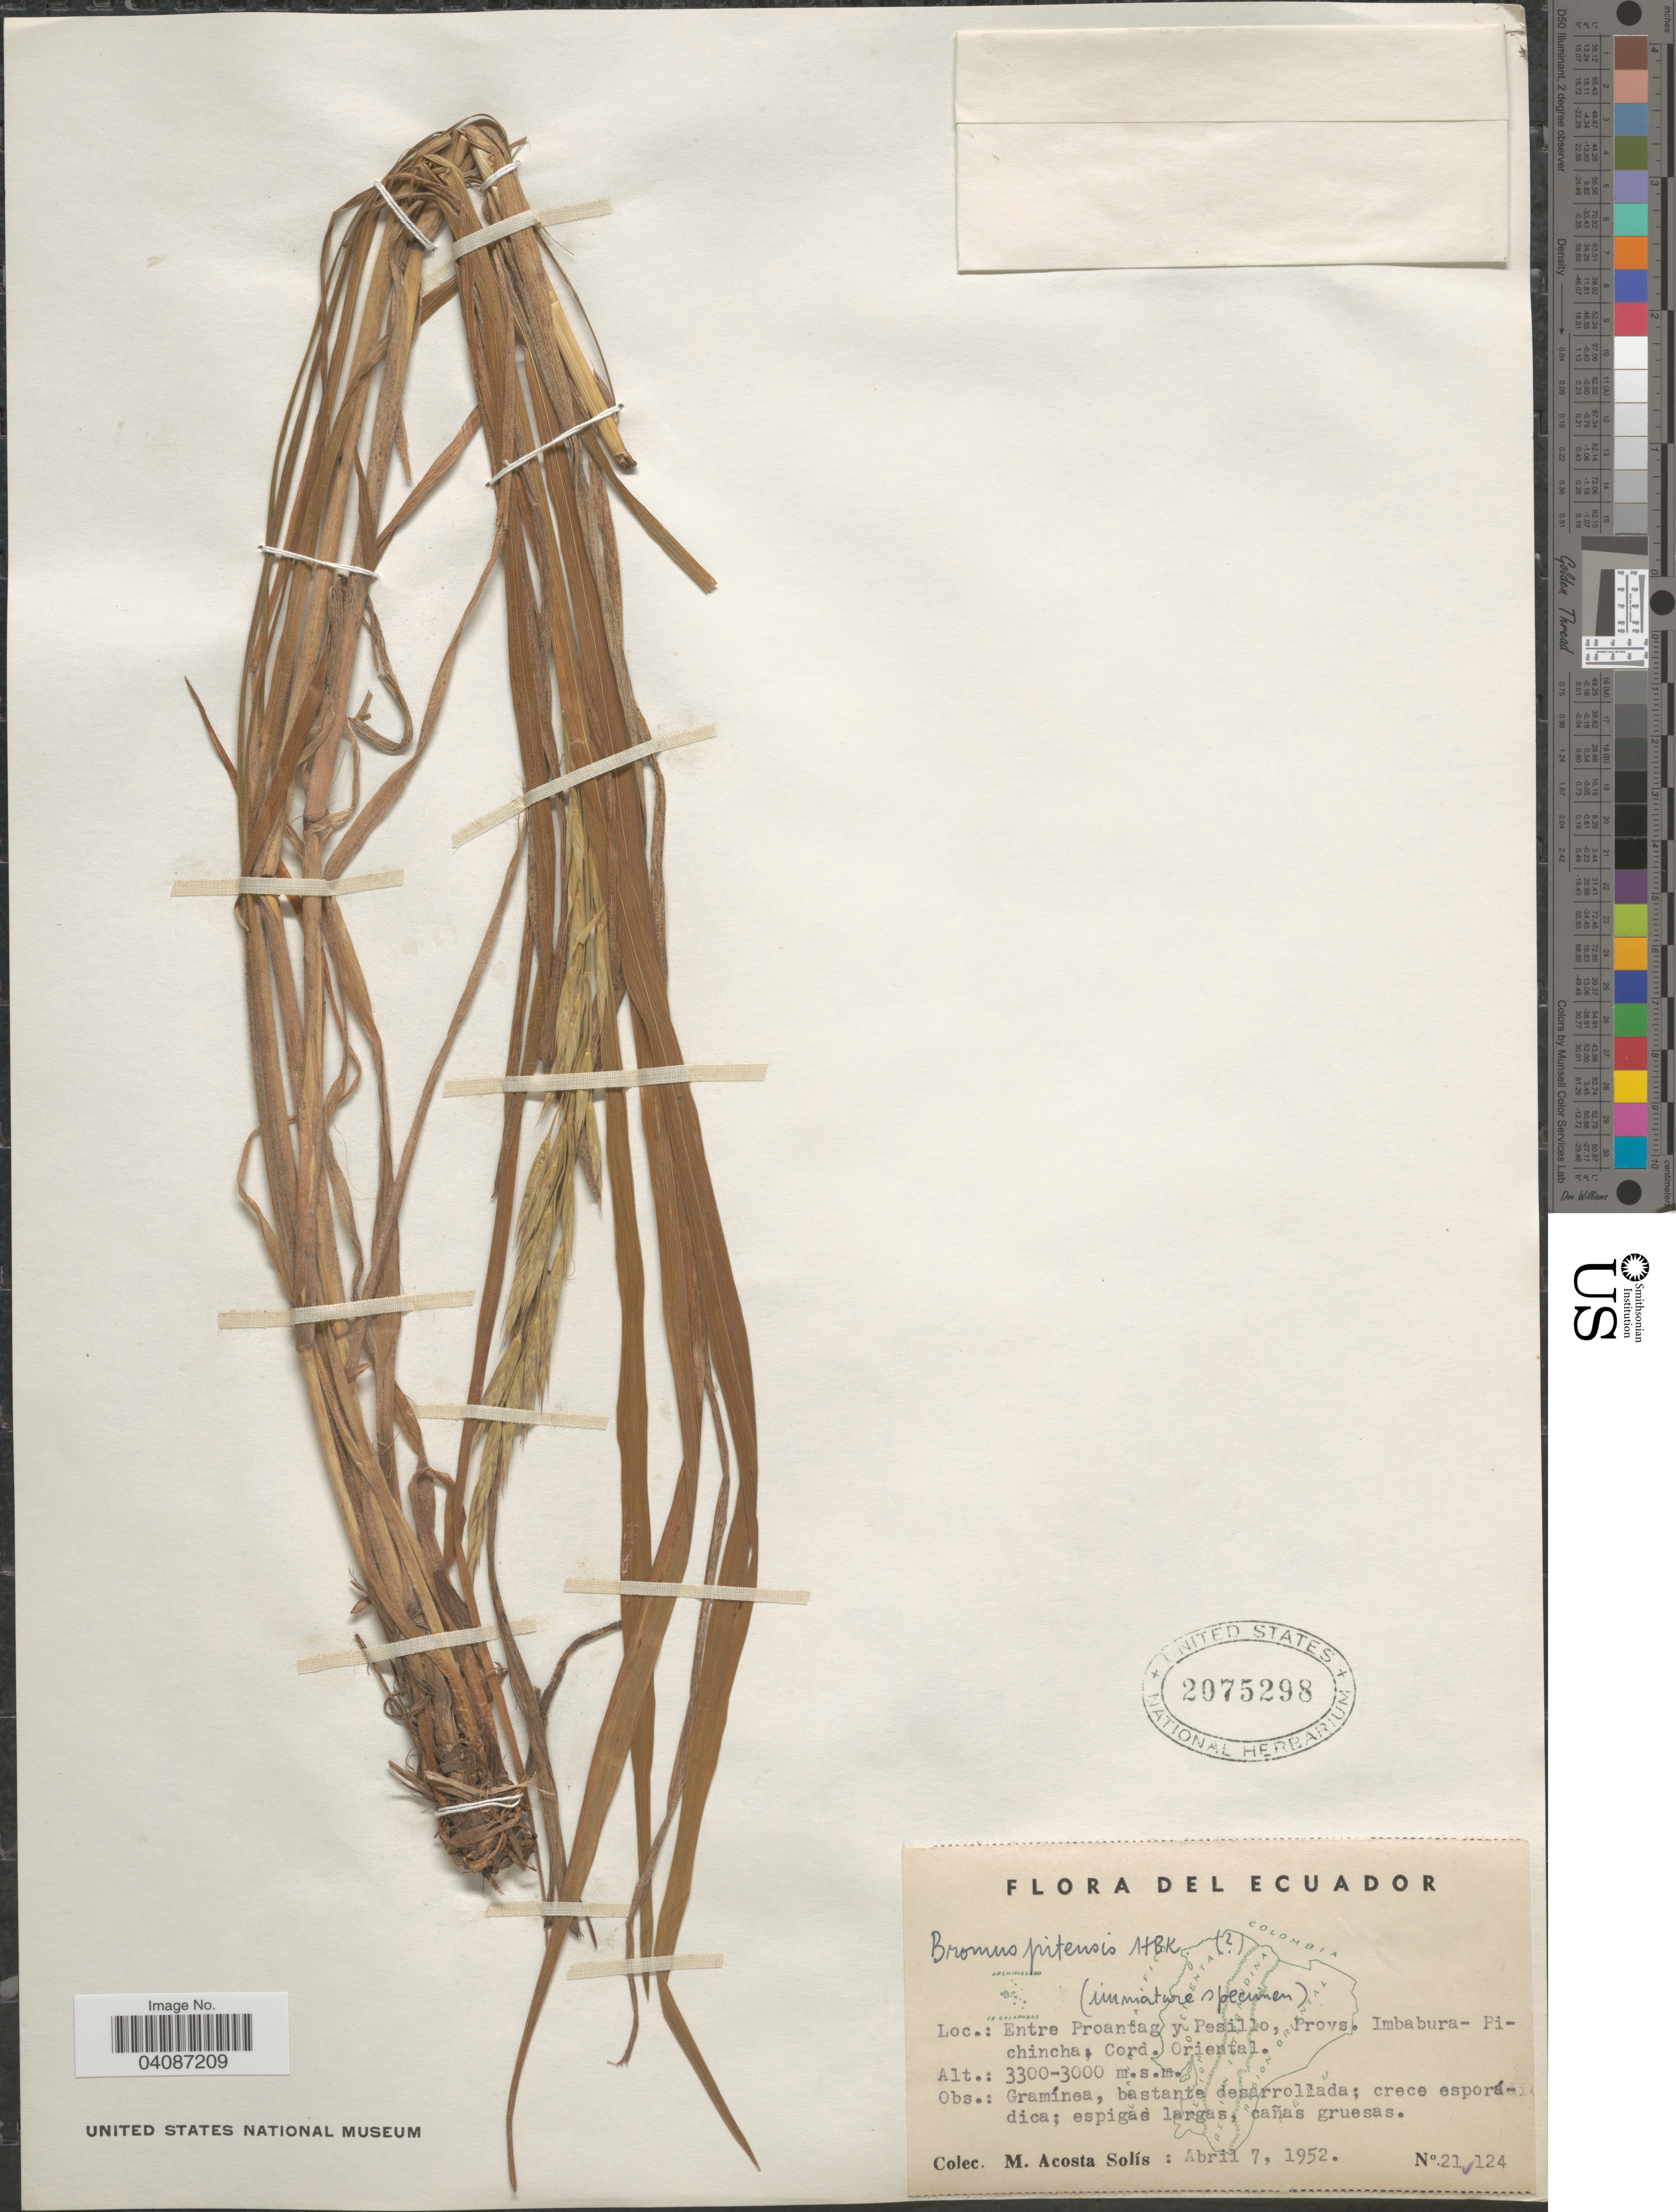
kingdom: Plantae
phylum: Tracheophyta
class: Liliopsida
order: Poales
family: Poaceae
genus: Bromus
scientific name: Bromus pitensis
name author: Kunth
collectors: M. Acosta Solis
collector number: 21124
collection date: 1952-04-07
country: Ecuador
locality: Entre Proantag y Pesillo, Provs. Imbabura- Pichincha. Cord. Oriental.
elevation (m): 3000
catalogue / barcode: US 2075298